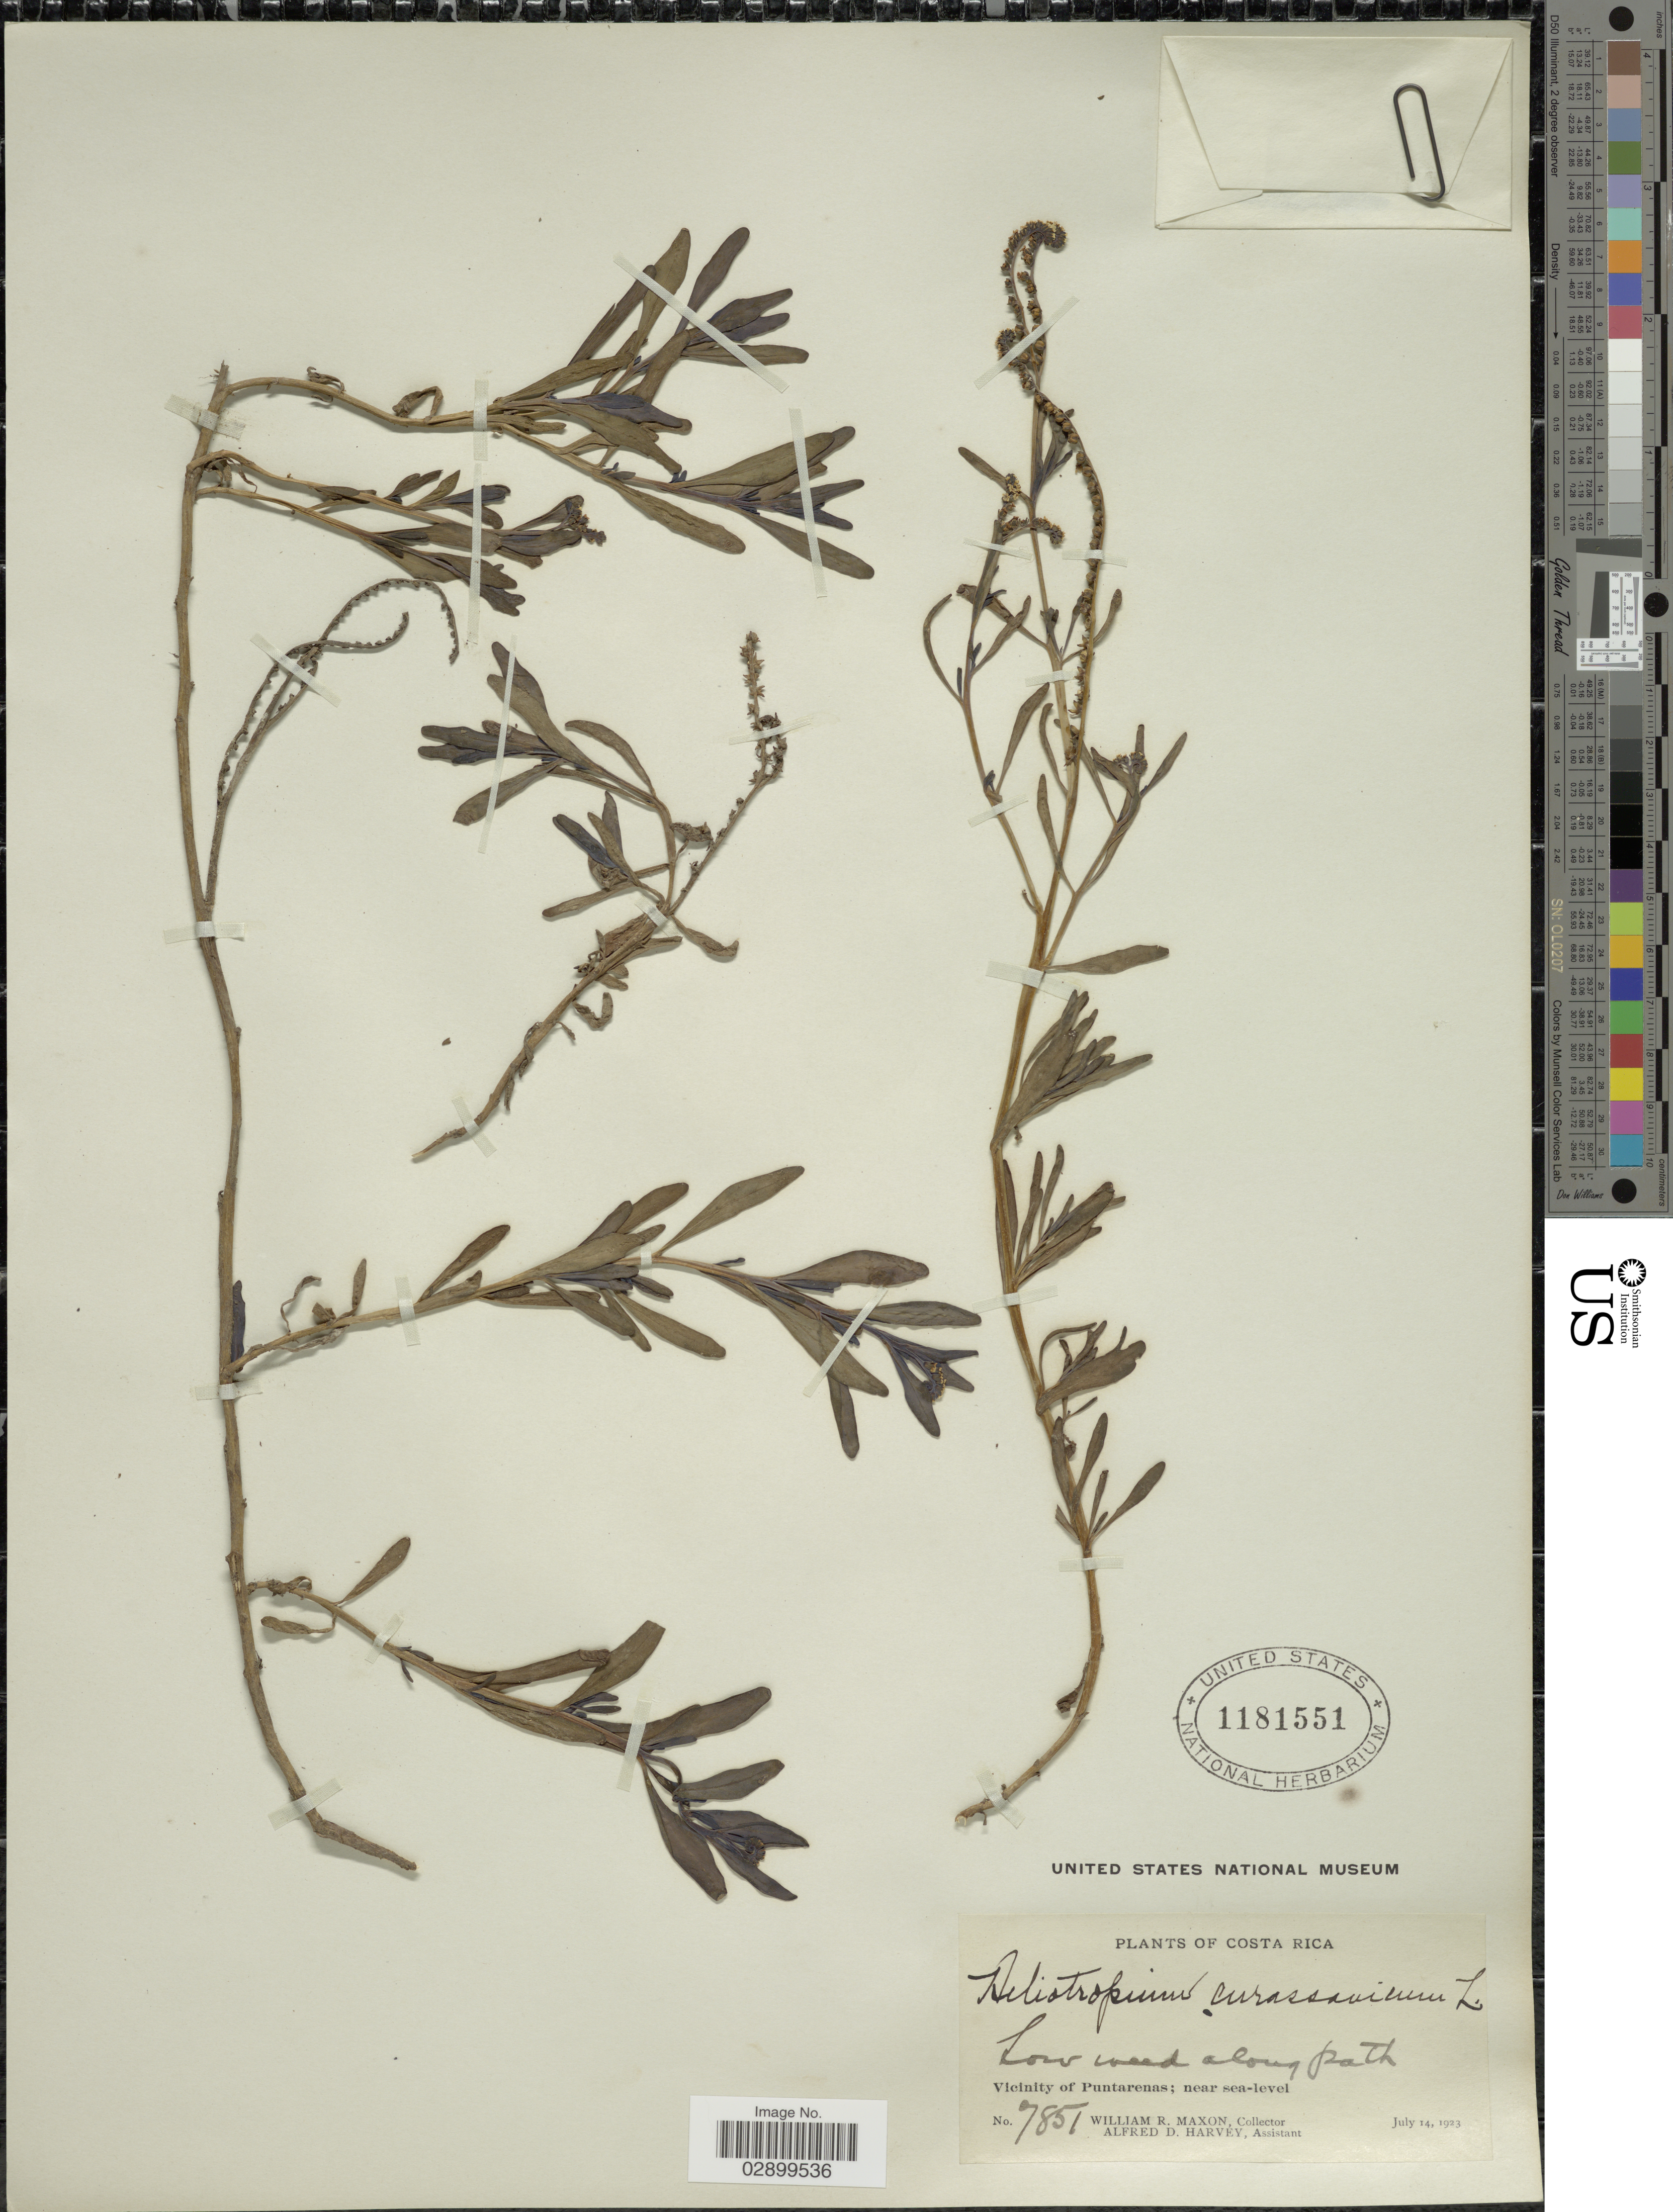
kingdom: Plantae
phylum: Tracheophyta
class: Magnoliopsida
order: Boraginales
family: Heliotropiaceae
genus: Heliotropium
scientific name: Heliotropium curassavicum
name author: L.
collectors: W. R. Maxon & A. D. Harvey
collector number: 7851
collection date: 1923-07-14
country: Costa Rica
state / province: Puntarenas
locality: Vicinity of Puntarenas.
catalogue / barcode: US 1181551